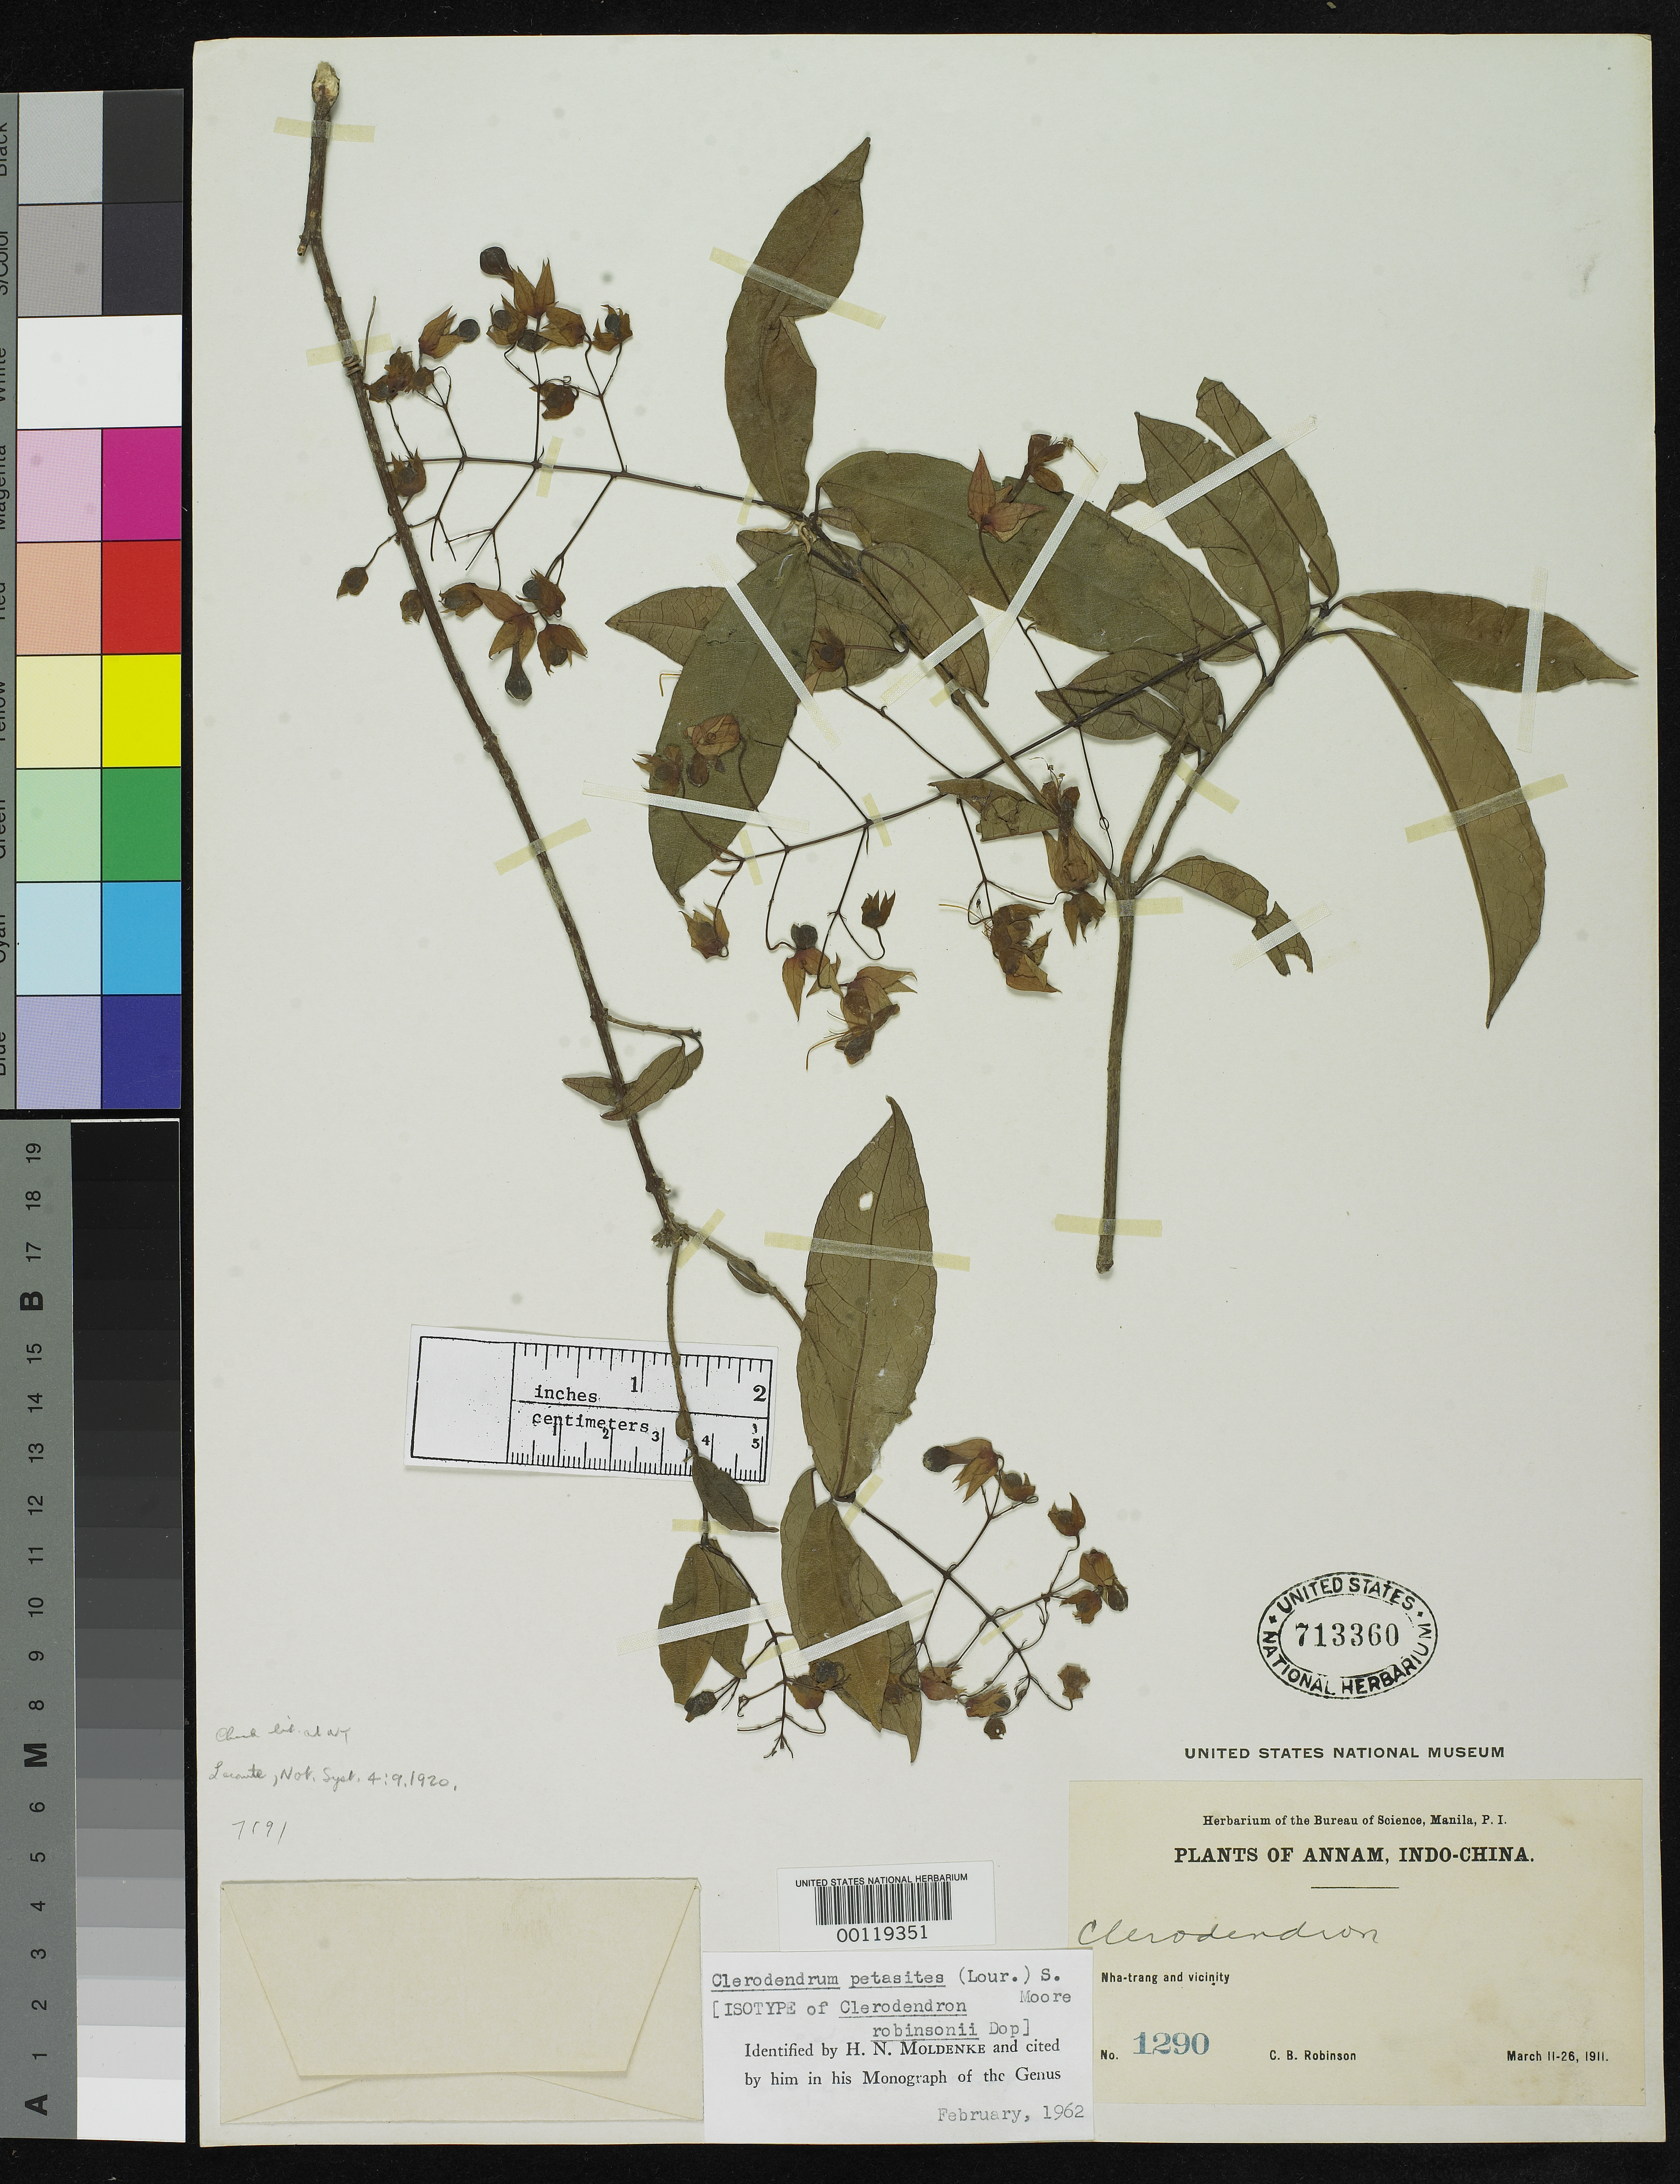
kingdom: Plantae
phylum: Tracheophyta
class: Magnoliopsida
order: Lamiales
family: Lamiaceae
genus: Clerodendrum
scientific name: Clerodendrum robinsonii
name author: Dop in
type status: Isotype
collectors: C. Robinson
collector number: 1290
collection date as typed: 11 Mar 1911 to 26 Mar 1911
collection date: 1911-03-11/1911-03-26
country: Vietnam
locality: Nha-Trang.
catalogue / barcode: US 713360